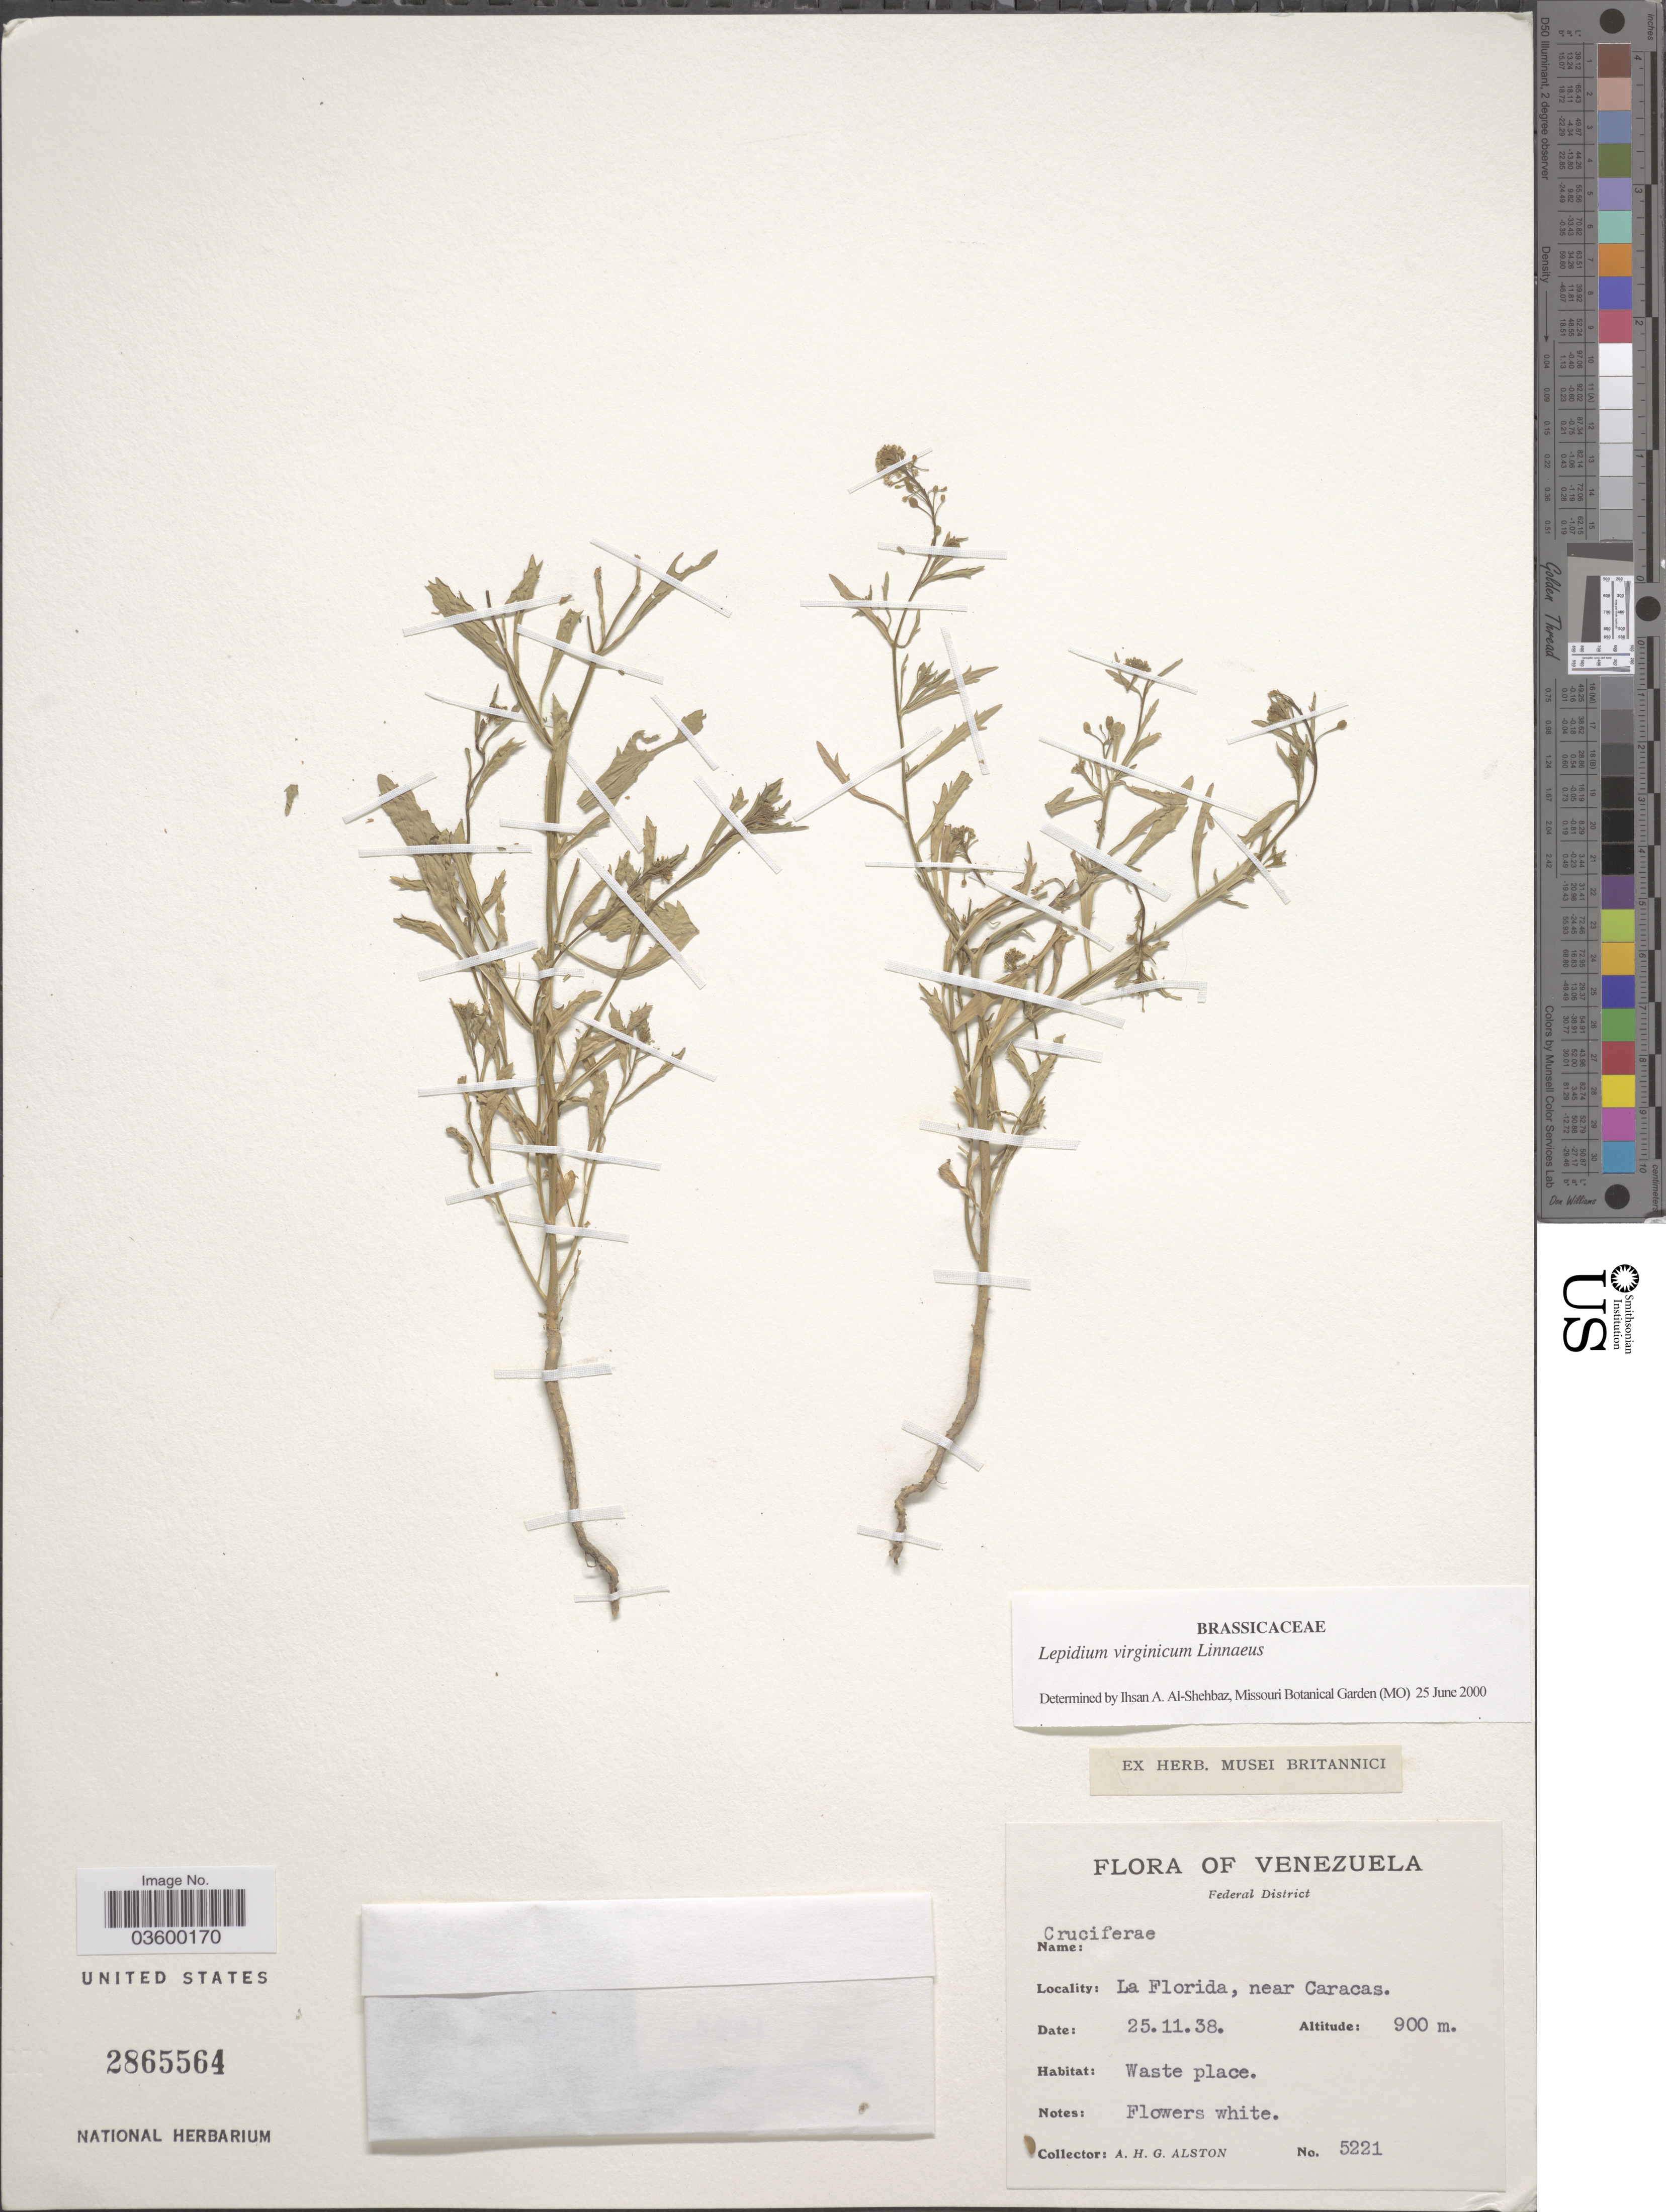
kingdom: Plantae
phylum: Tracheophyta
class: Magnoliopsida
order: Brassicales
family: Brassicaceae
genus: Lepidium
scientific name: Lepidium virginicum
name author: L.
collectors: A. H. Alston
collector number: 5221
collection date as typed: Transcribed d/m/y: 25/11/38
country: Venezuela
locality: Federal District. La Florida, near Caracas.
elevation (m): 900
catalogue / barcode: US 2865564